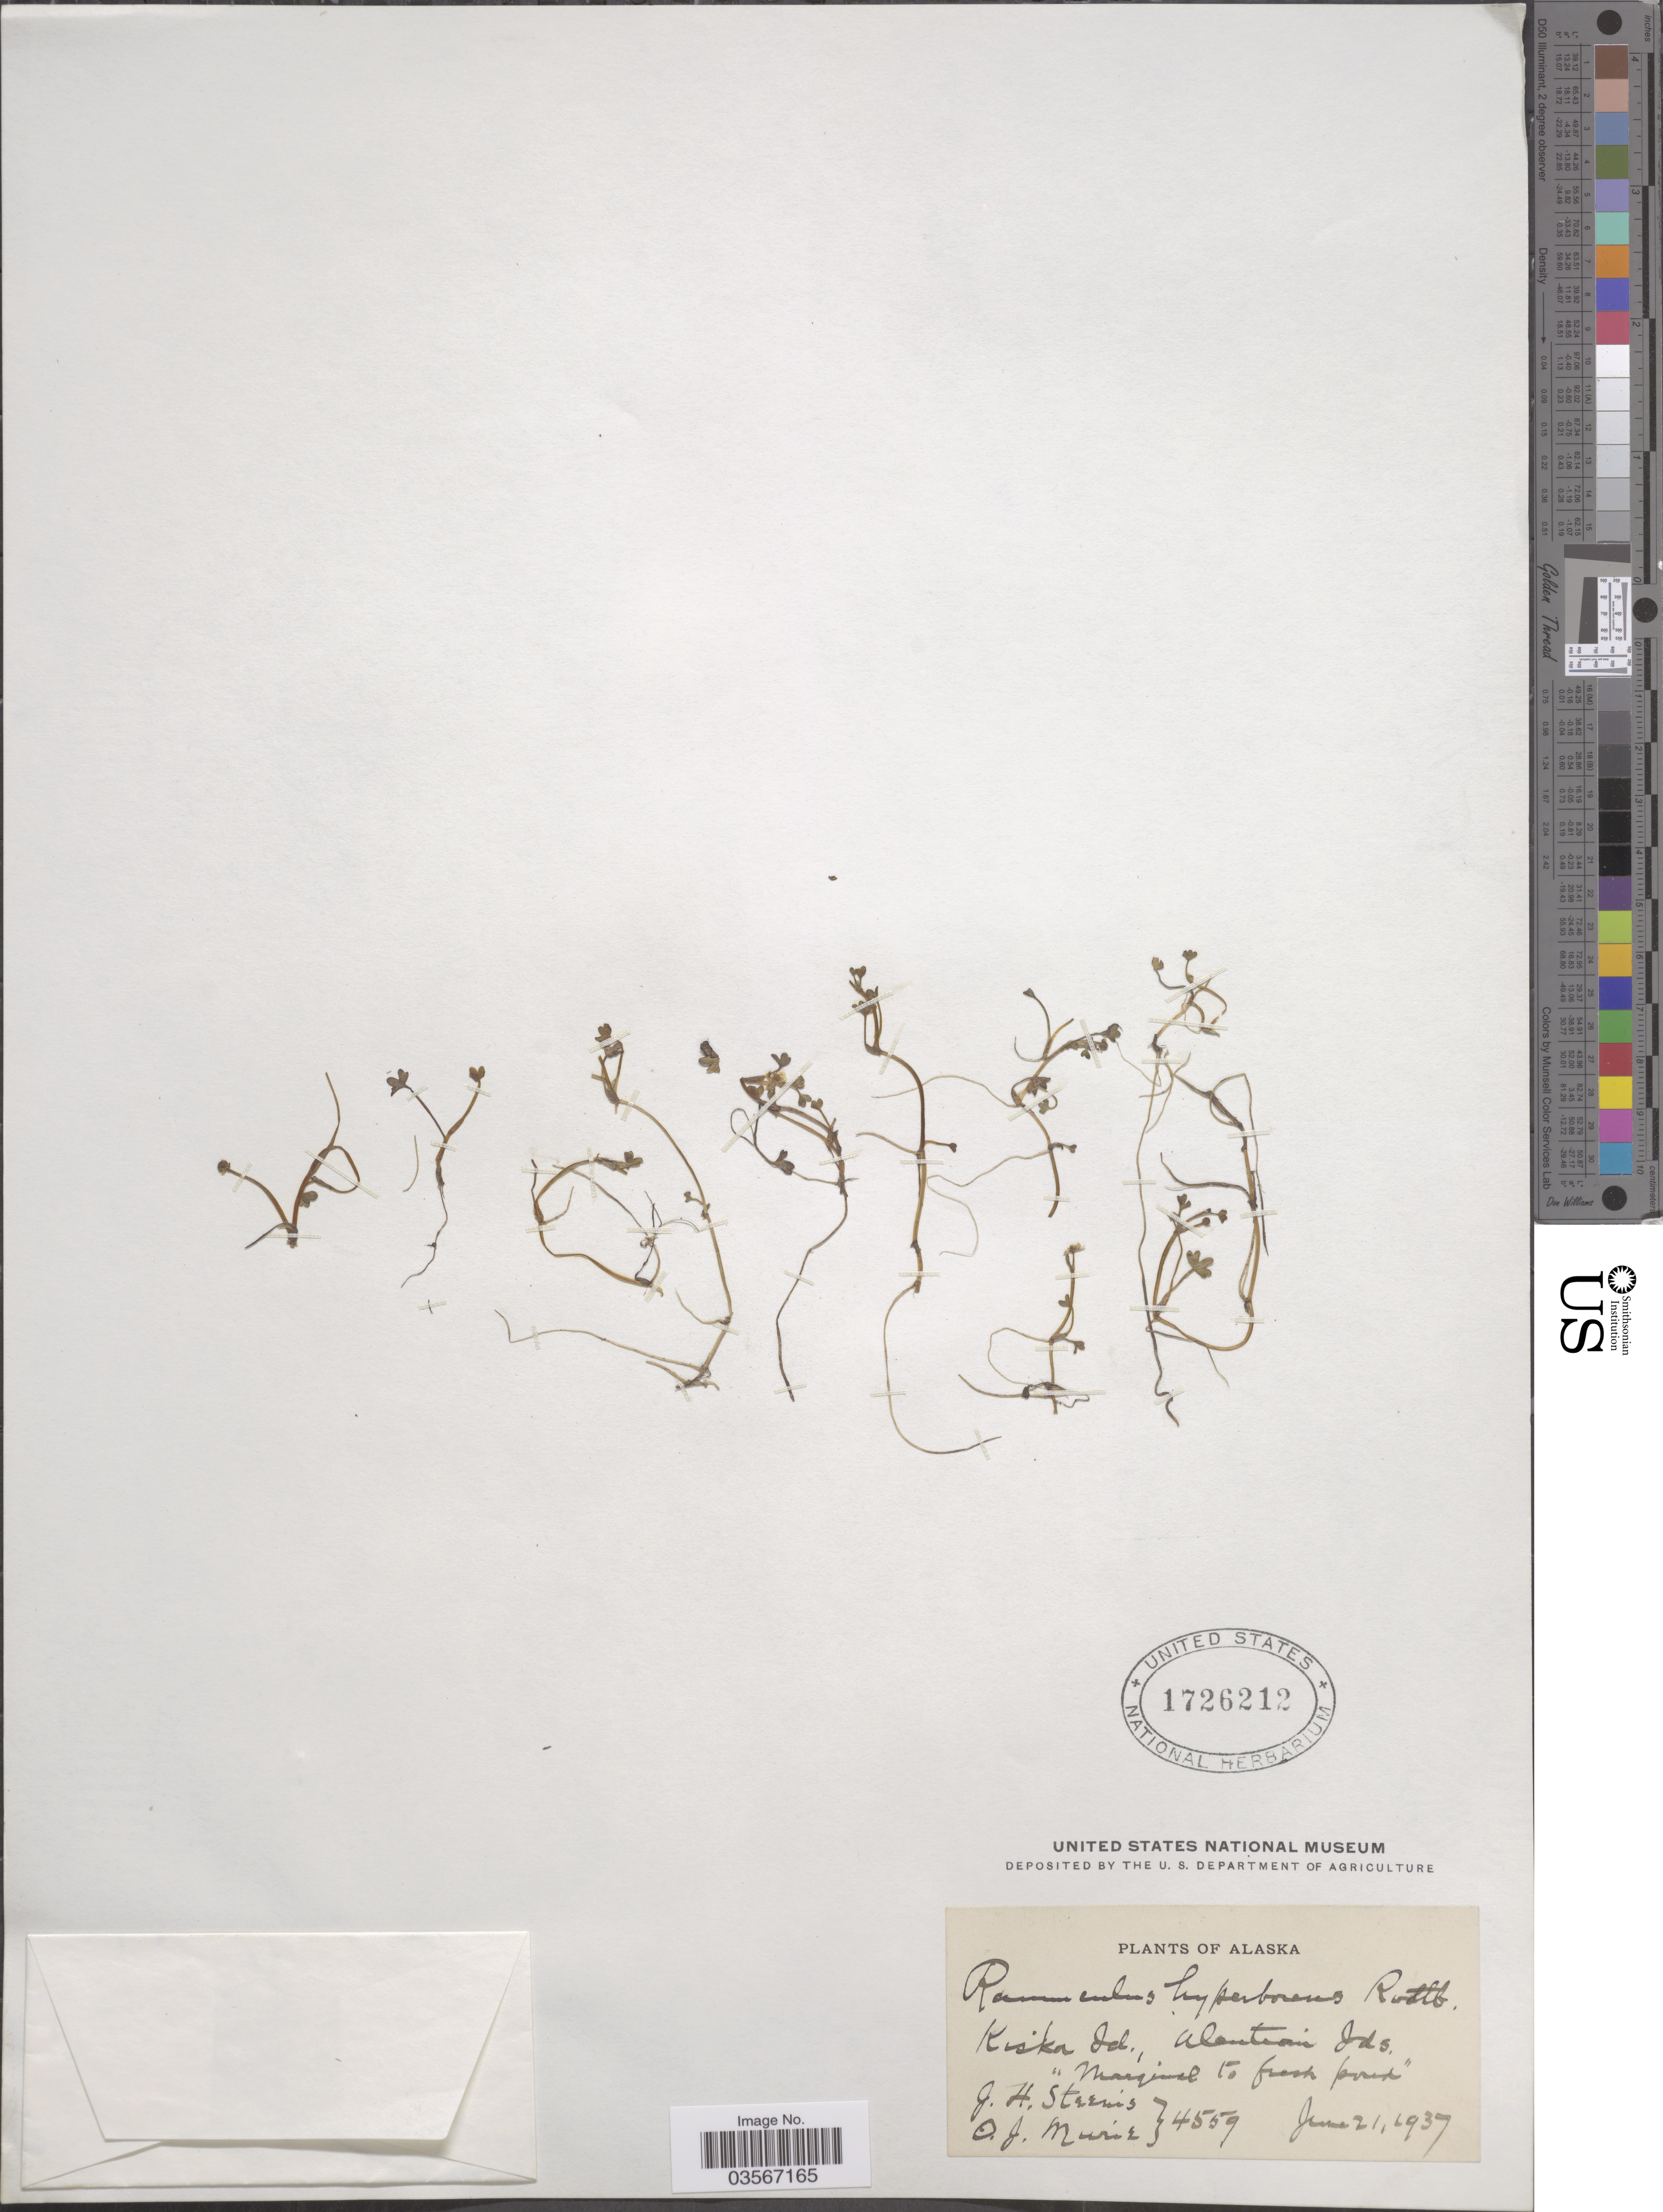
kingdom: Plantae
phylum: Tracheophyta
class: Magnoliopsida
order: Ranunculales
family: Ranunculaceae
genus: Ranunculus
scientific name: Ranunculus hyperboreus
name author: Rottb.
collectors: J. H. Steenis & O. Murie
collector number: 4559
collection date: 1937-06-21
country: United States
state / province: Alaska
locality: Kiska Id., Aleutian Ids. Kiska Marginal to fish pond.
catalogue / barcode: US 1726212